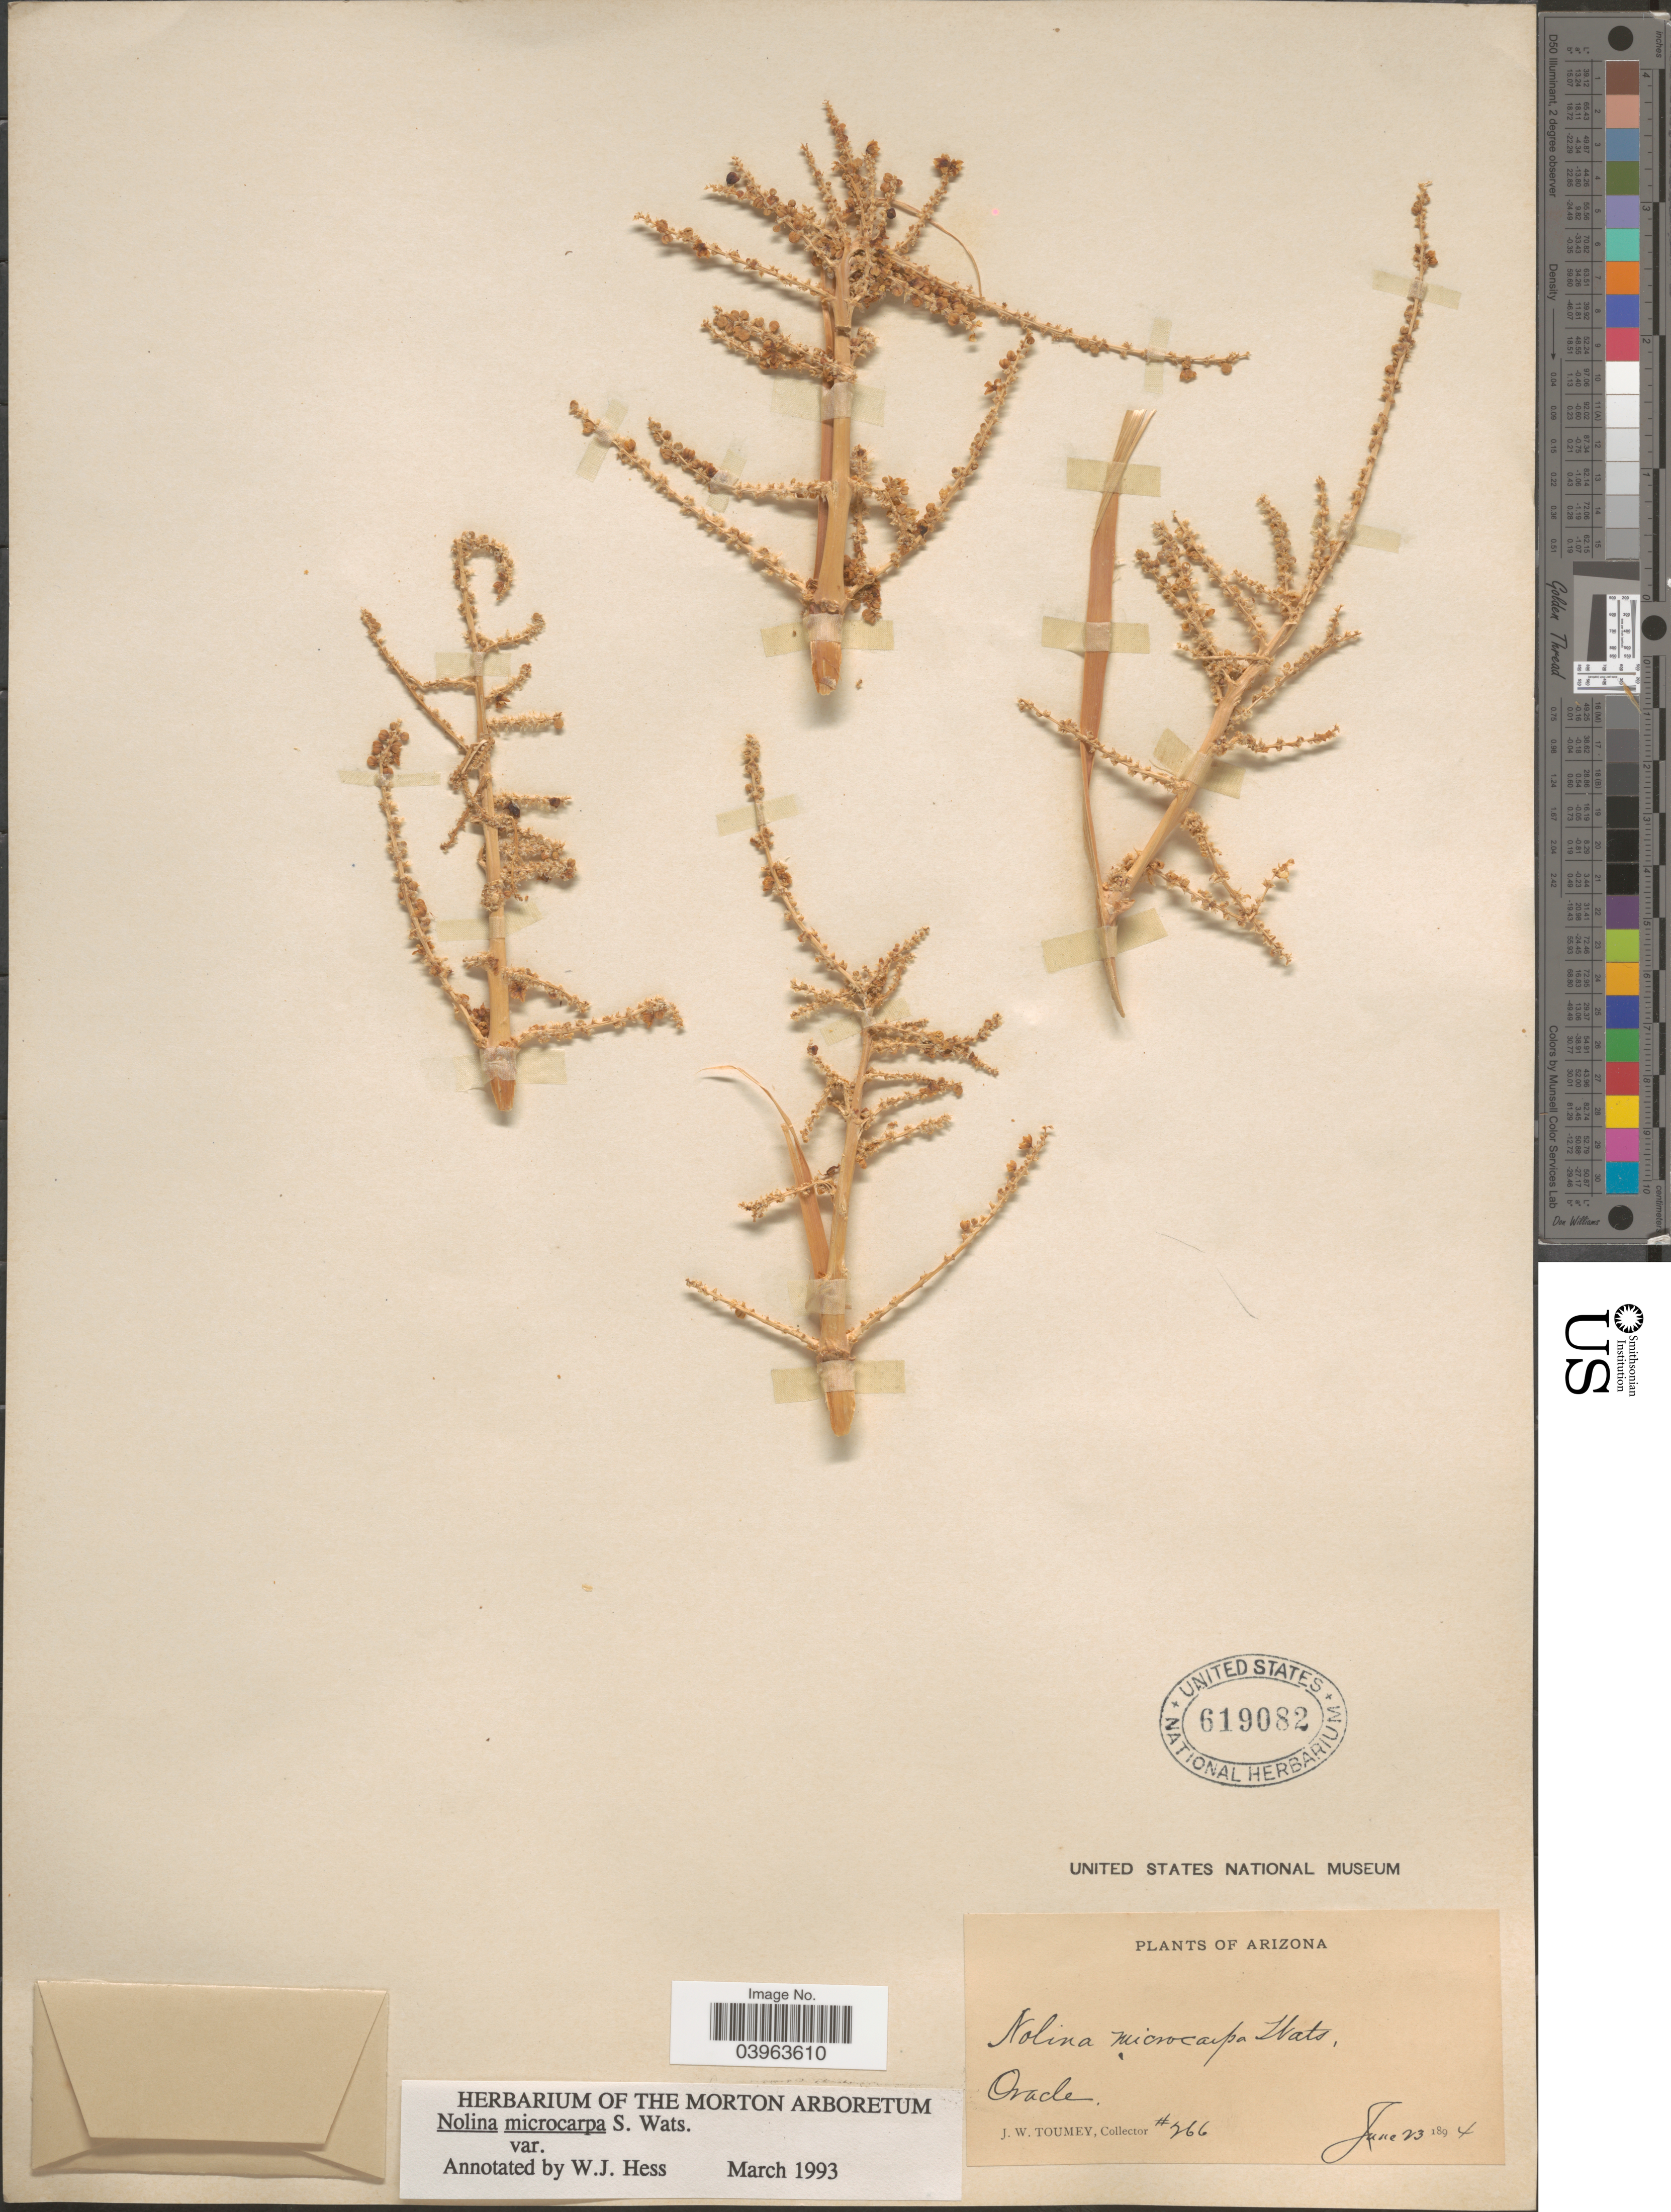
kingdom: Plantae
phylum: Tracheophyta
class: Liliopsida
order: Asparagales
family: Asparagaceae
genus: Nolina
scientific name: Nolina microcarpa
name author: S. Watson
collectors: J. W. Toumey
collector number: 266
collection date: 1894-06-23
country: United States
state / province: Arizona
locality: Oracle.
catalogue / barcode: US 619082